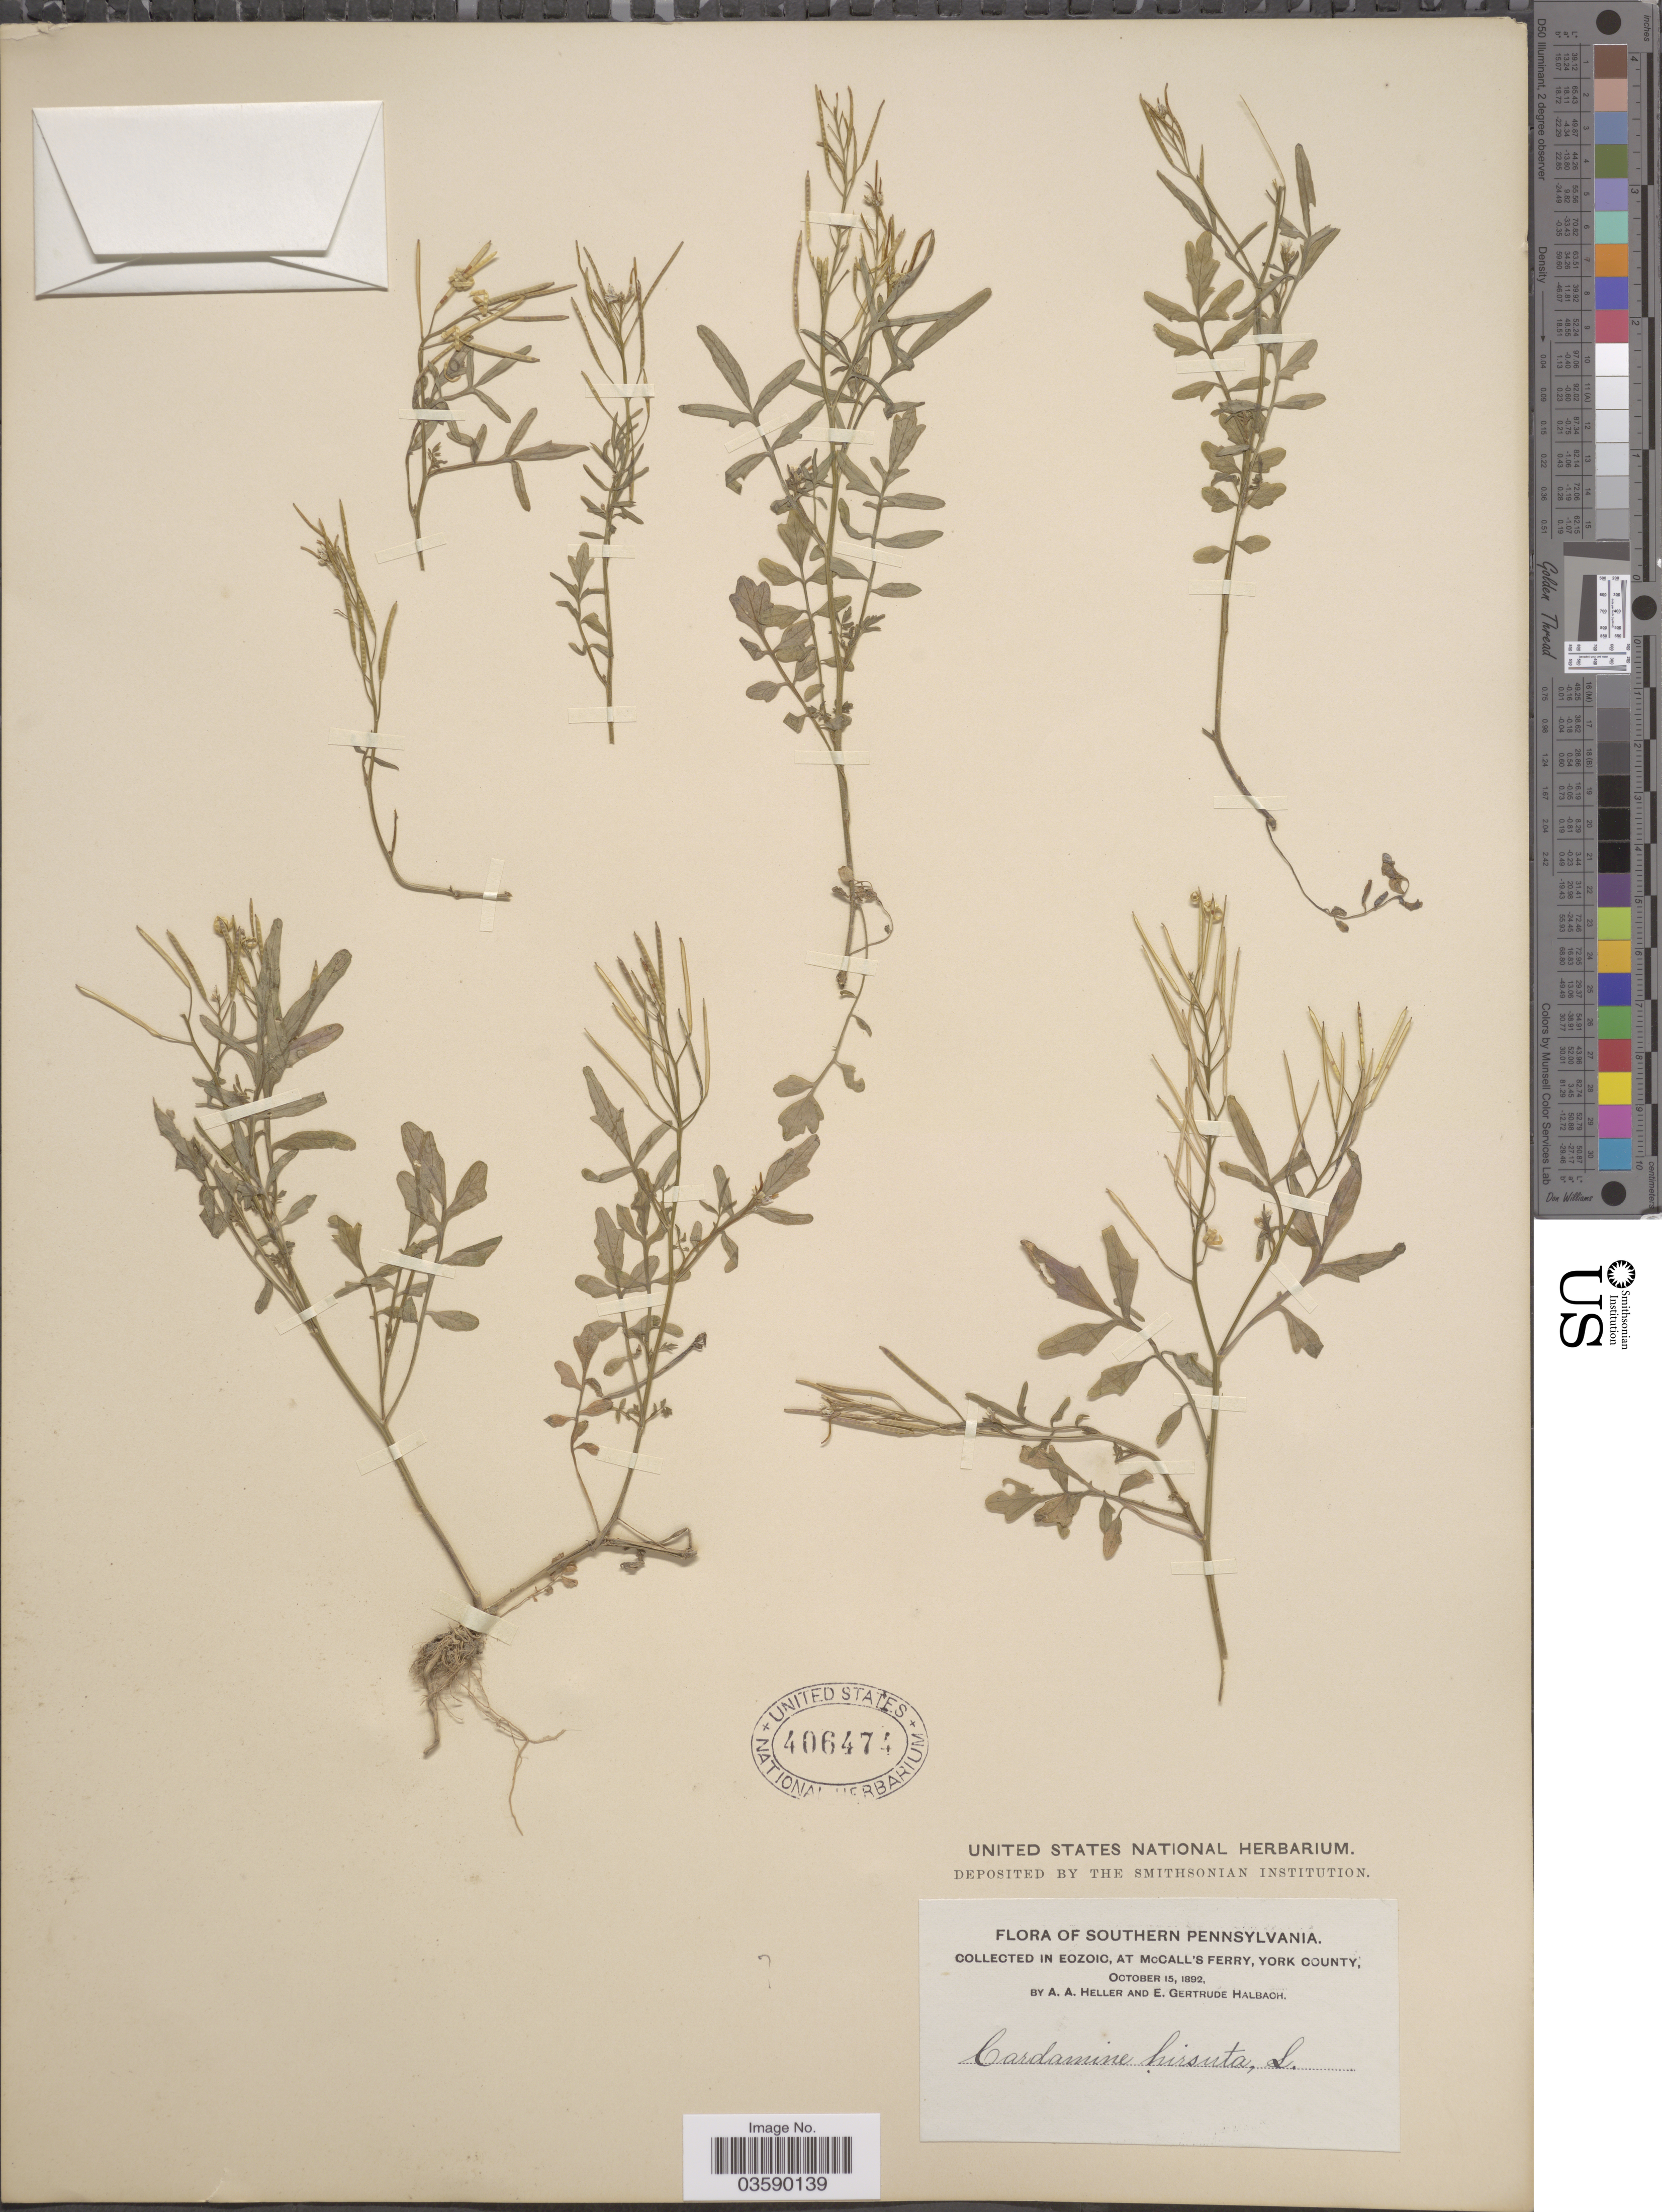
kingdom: Plantae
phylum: Tracheophyta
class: Magnoliopsida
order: Brassicales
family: Brassicaceae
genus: Cardamine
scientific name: Cardamine sp.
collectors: A. A. Heller & E. G. Halbach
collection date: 1892-10-15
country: United States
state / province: Pennsylvania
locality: Southern Pennsylvania. Eozoic, at McCall's Ferry, York County.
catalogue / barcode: US 406474